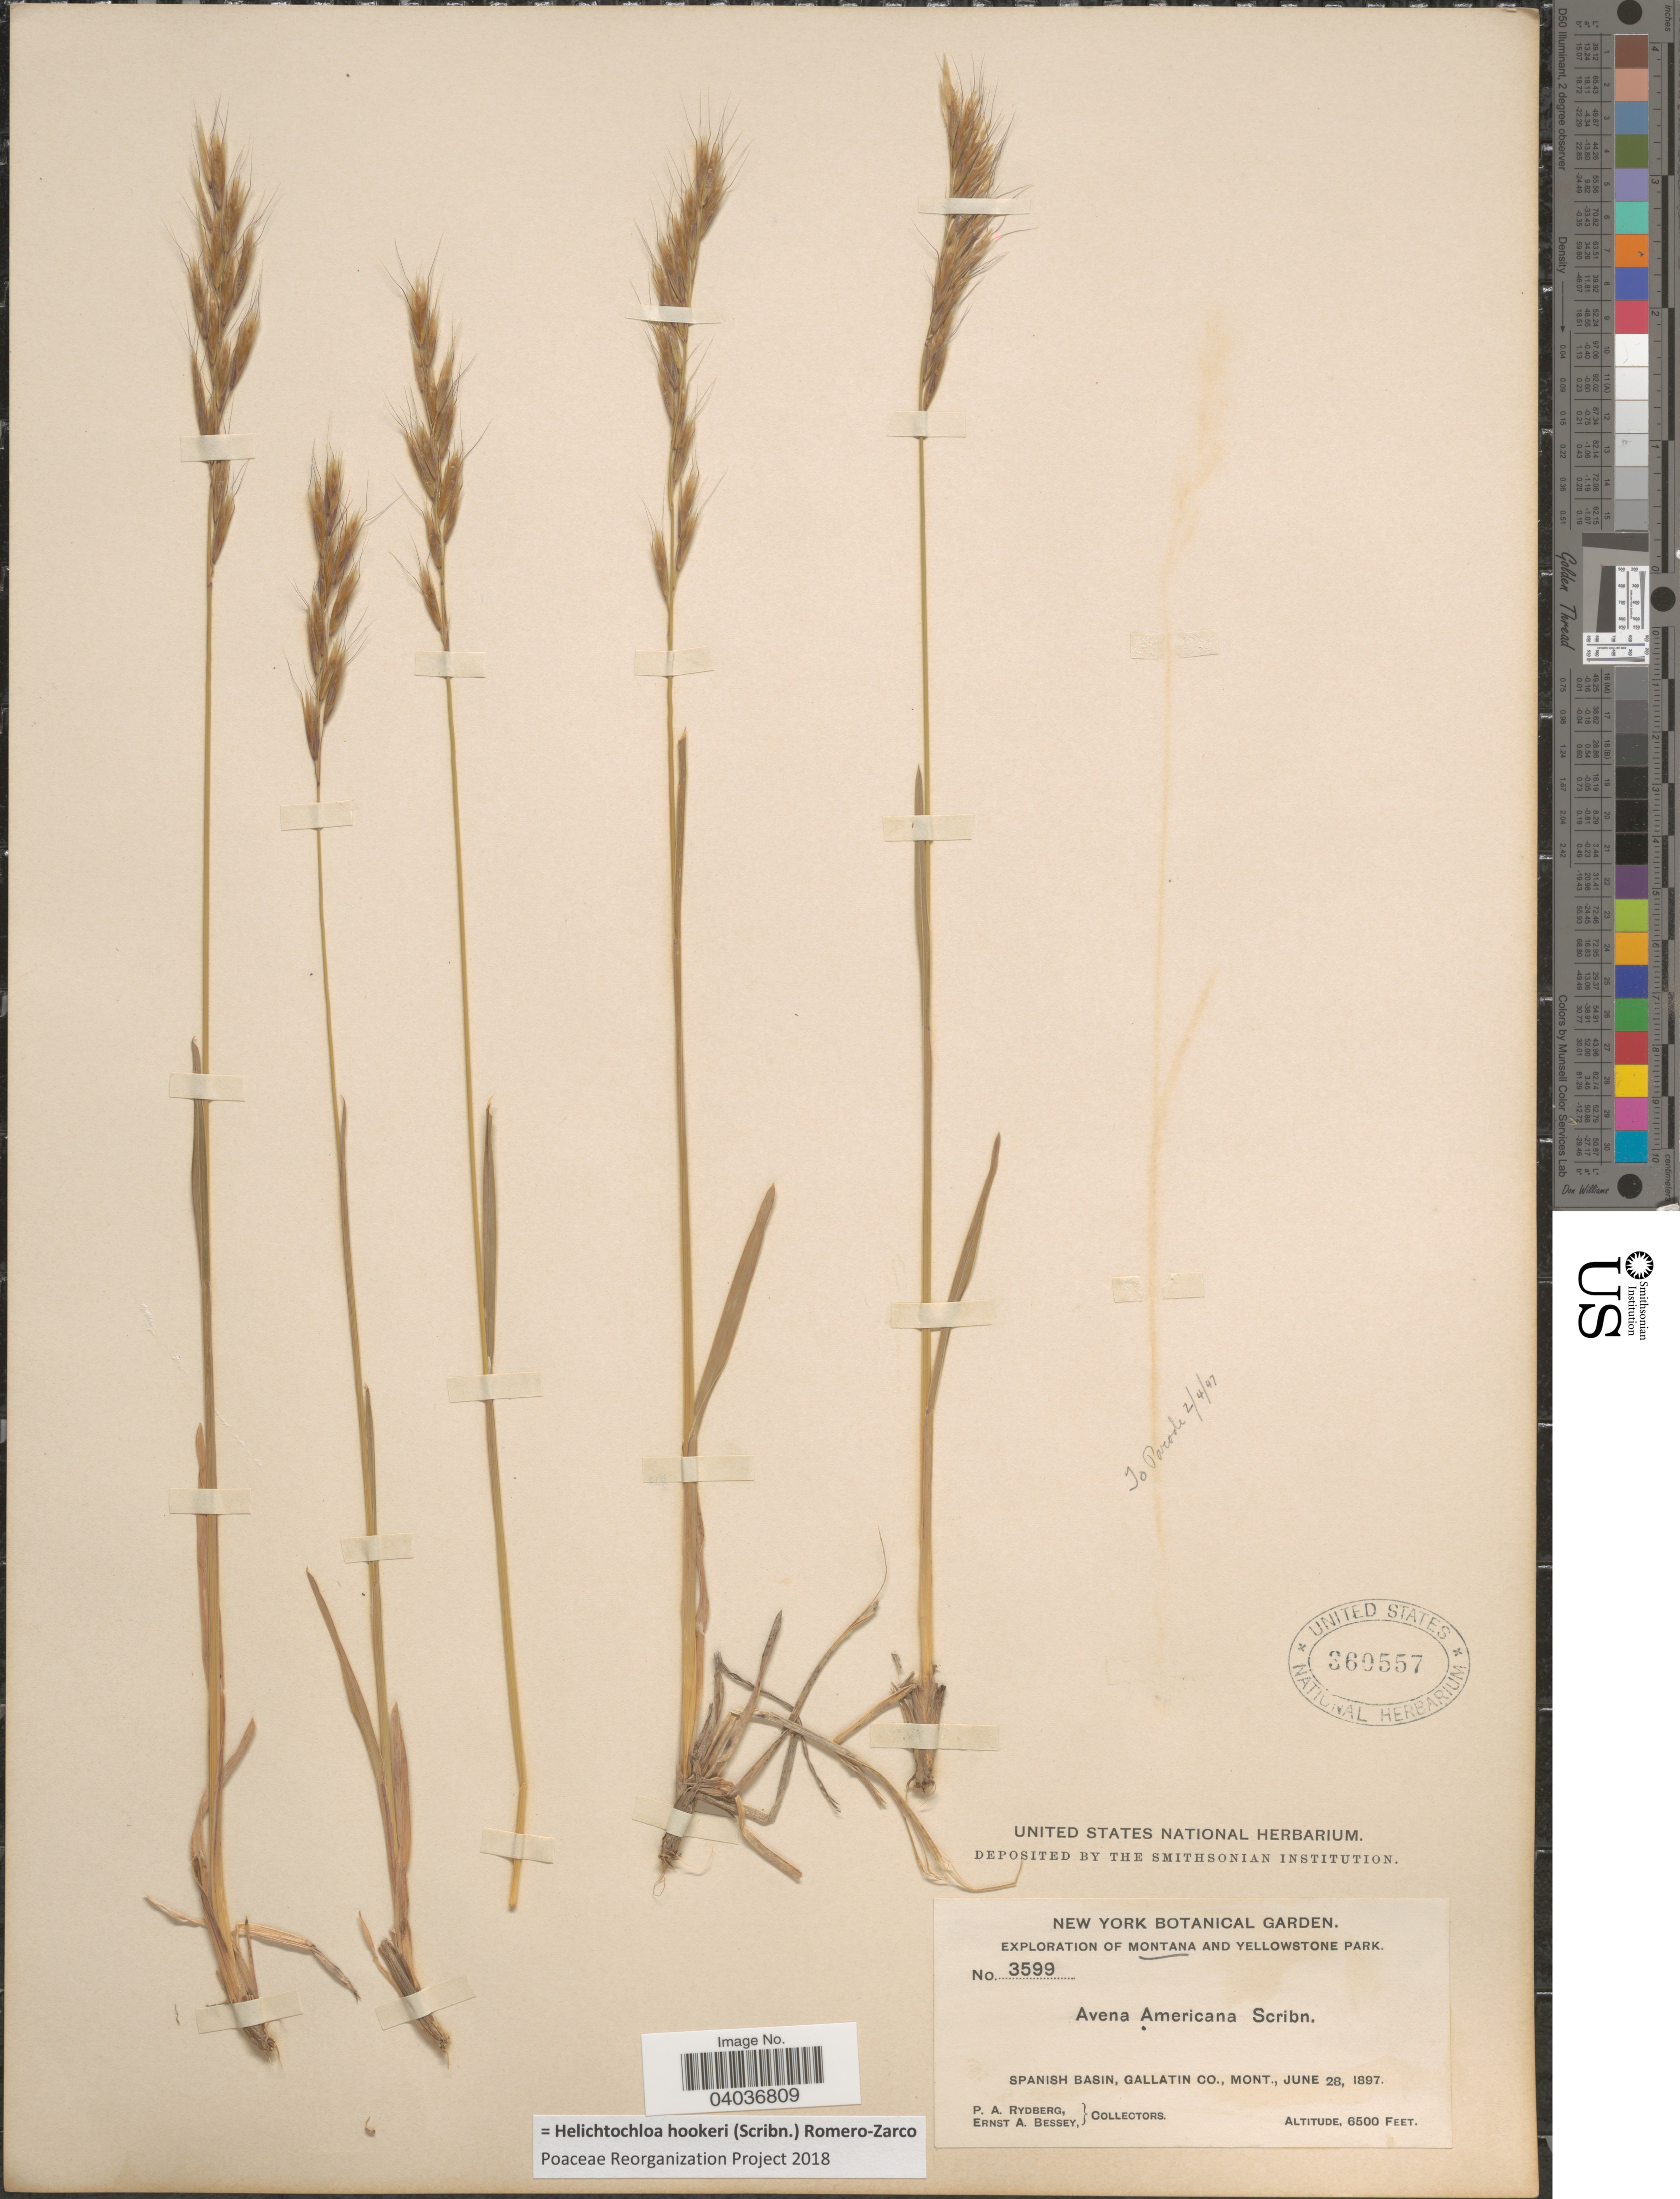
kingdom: Plantae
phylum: Tracheophyta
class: Liliopsida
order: Poales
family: Poaceae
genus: Helictochloa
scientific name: Helictochloa hookeri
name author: (Scribn.) Romero Zarco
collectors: P. A. Rydberg & E. A. Bessey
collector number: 3599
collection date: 1897-06-28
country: United States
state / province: Montana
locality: Yellowstone Park. [unsure placement] Spanish Basin, Gallatin Co.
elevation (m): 1981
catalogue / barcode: US 360557